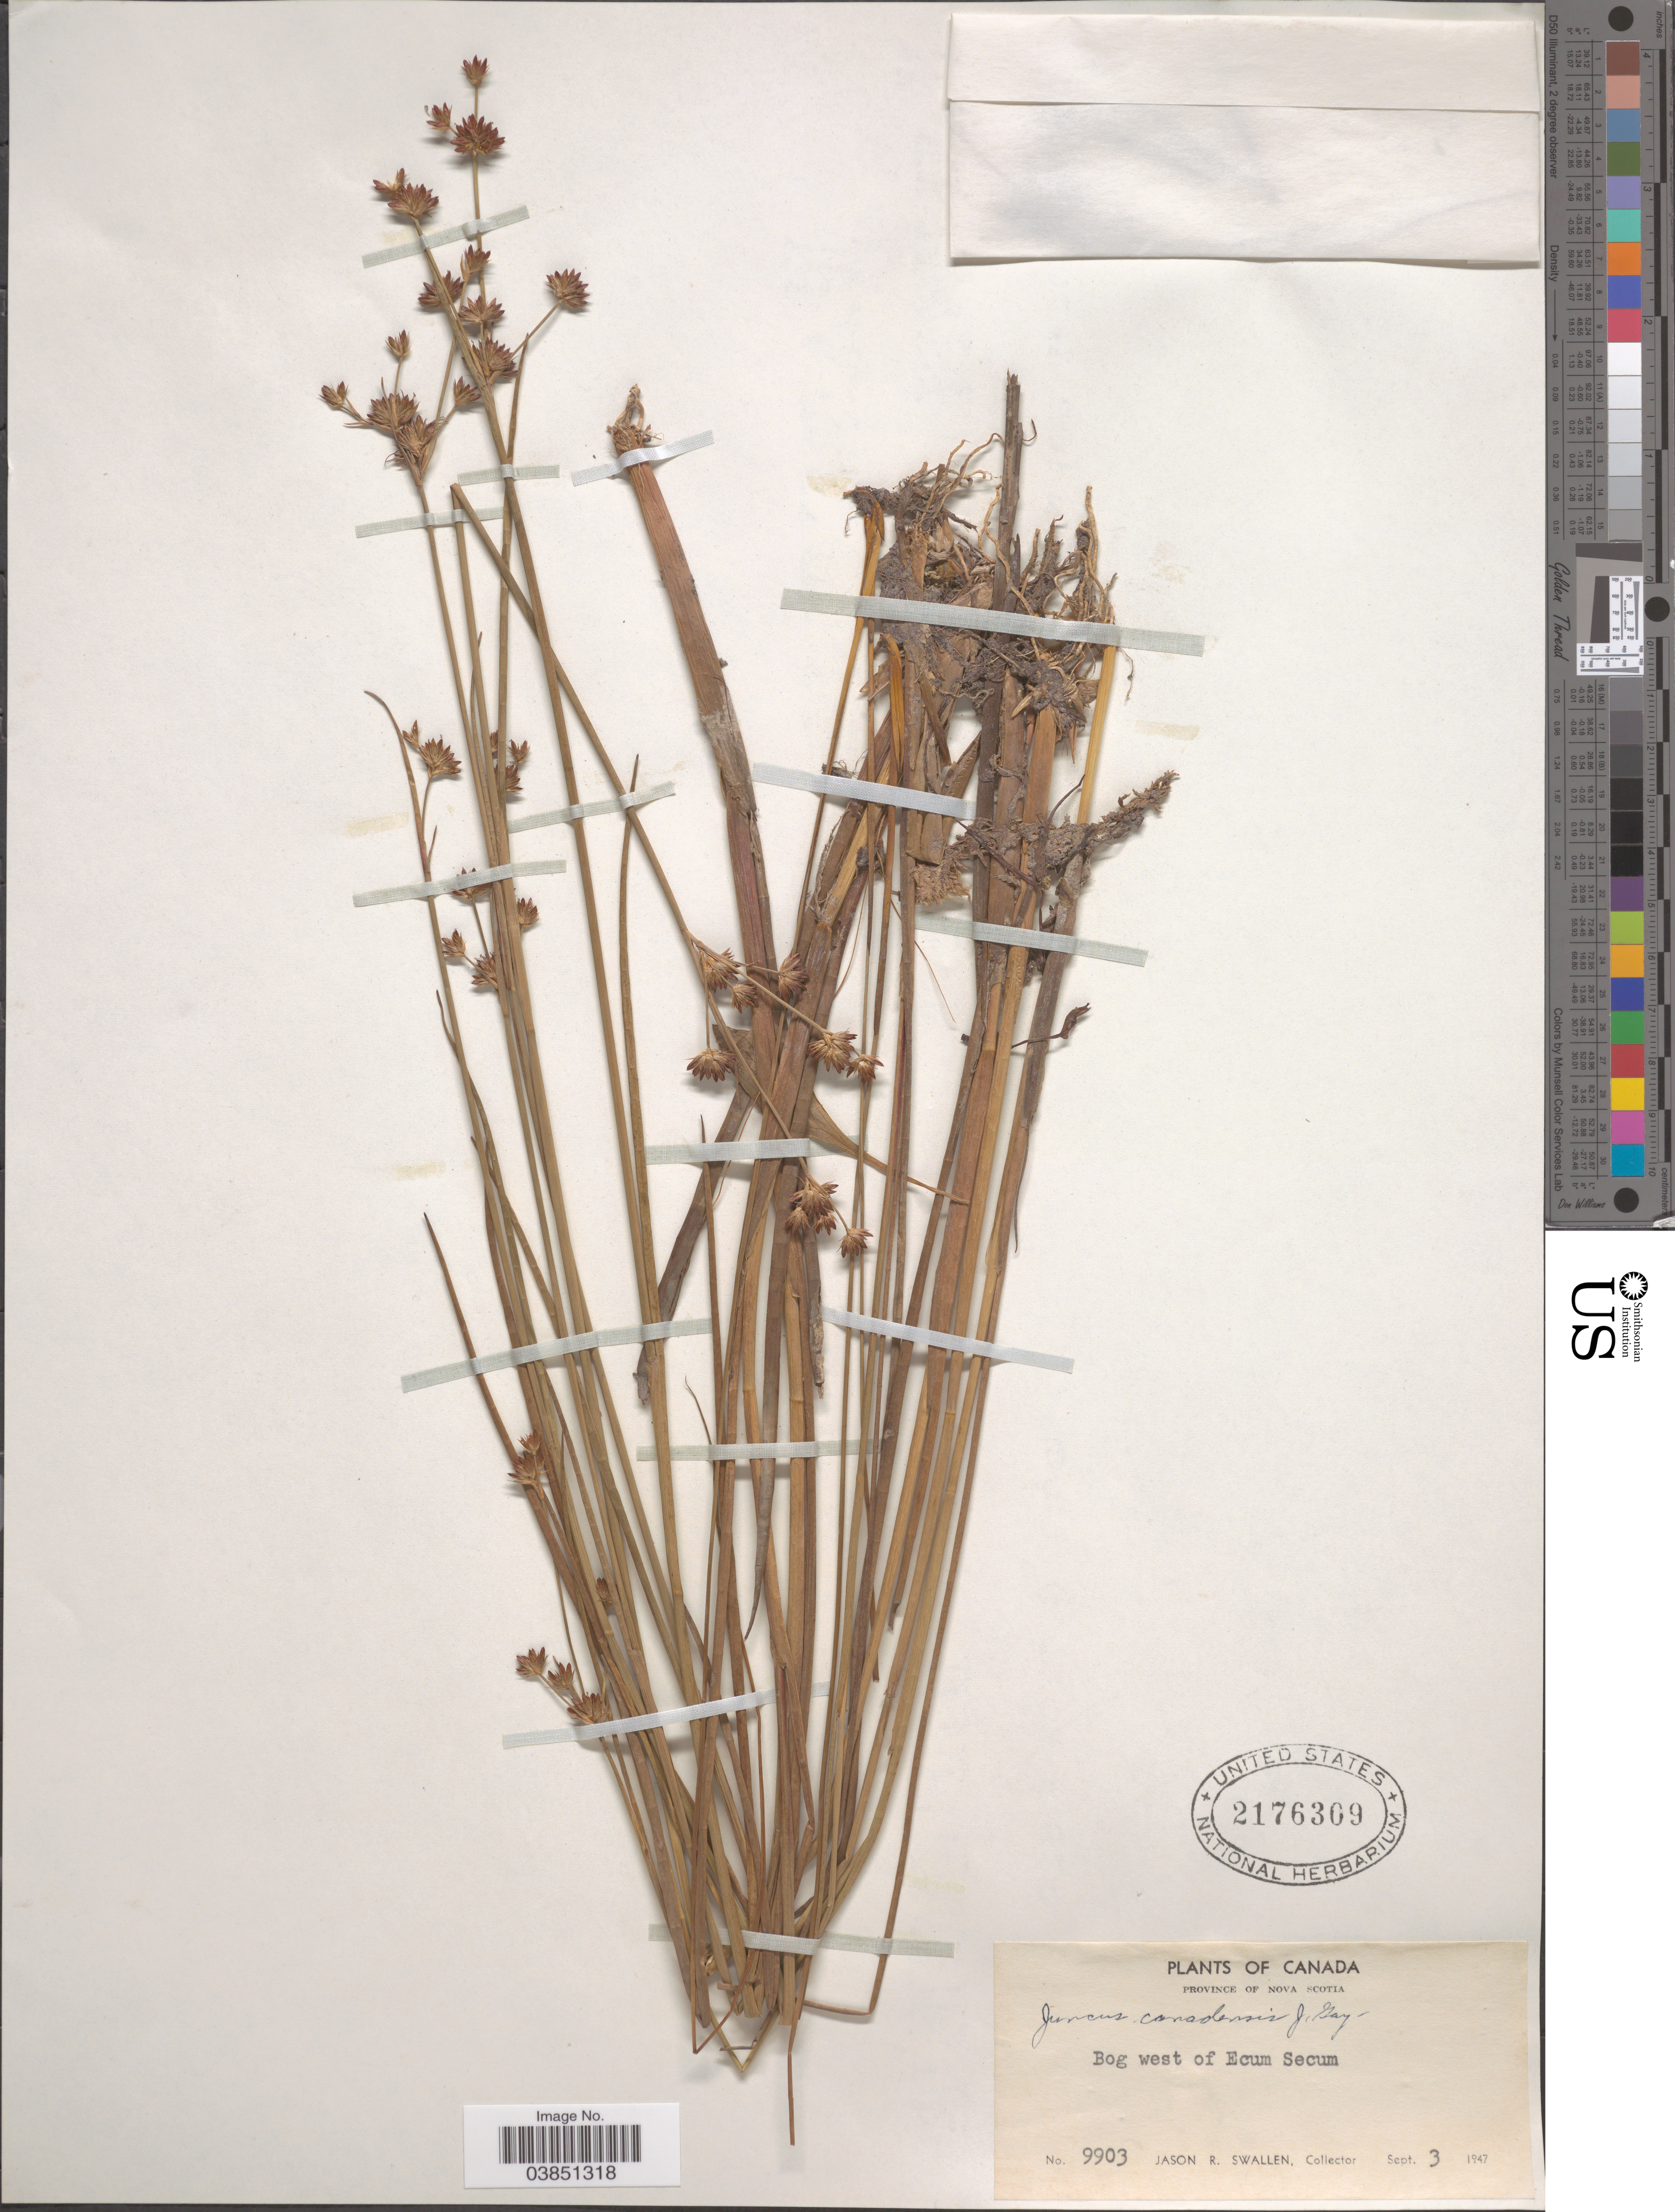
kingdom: Plantae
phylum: Tracheophyta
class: Liliopsida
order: Poales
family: Juncaceae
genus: Juncus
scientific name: Juncus canadensis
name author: J. Gay ex Laharpe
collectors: J. R. Swallen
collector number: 9903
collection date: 1947-09-03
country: Canada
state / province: Nova Scotia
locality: Bog west of Ecum Secum.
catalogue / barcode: US 2176309